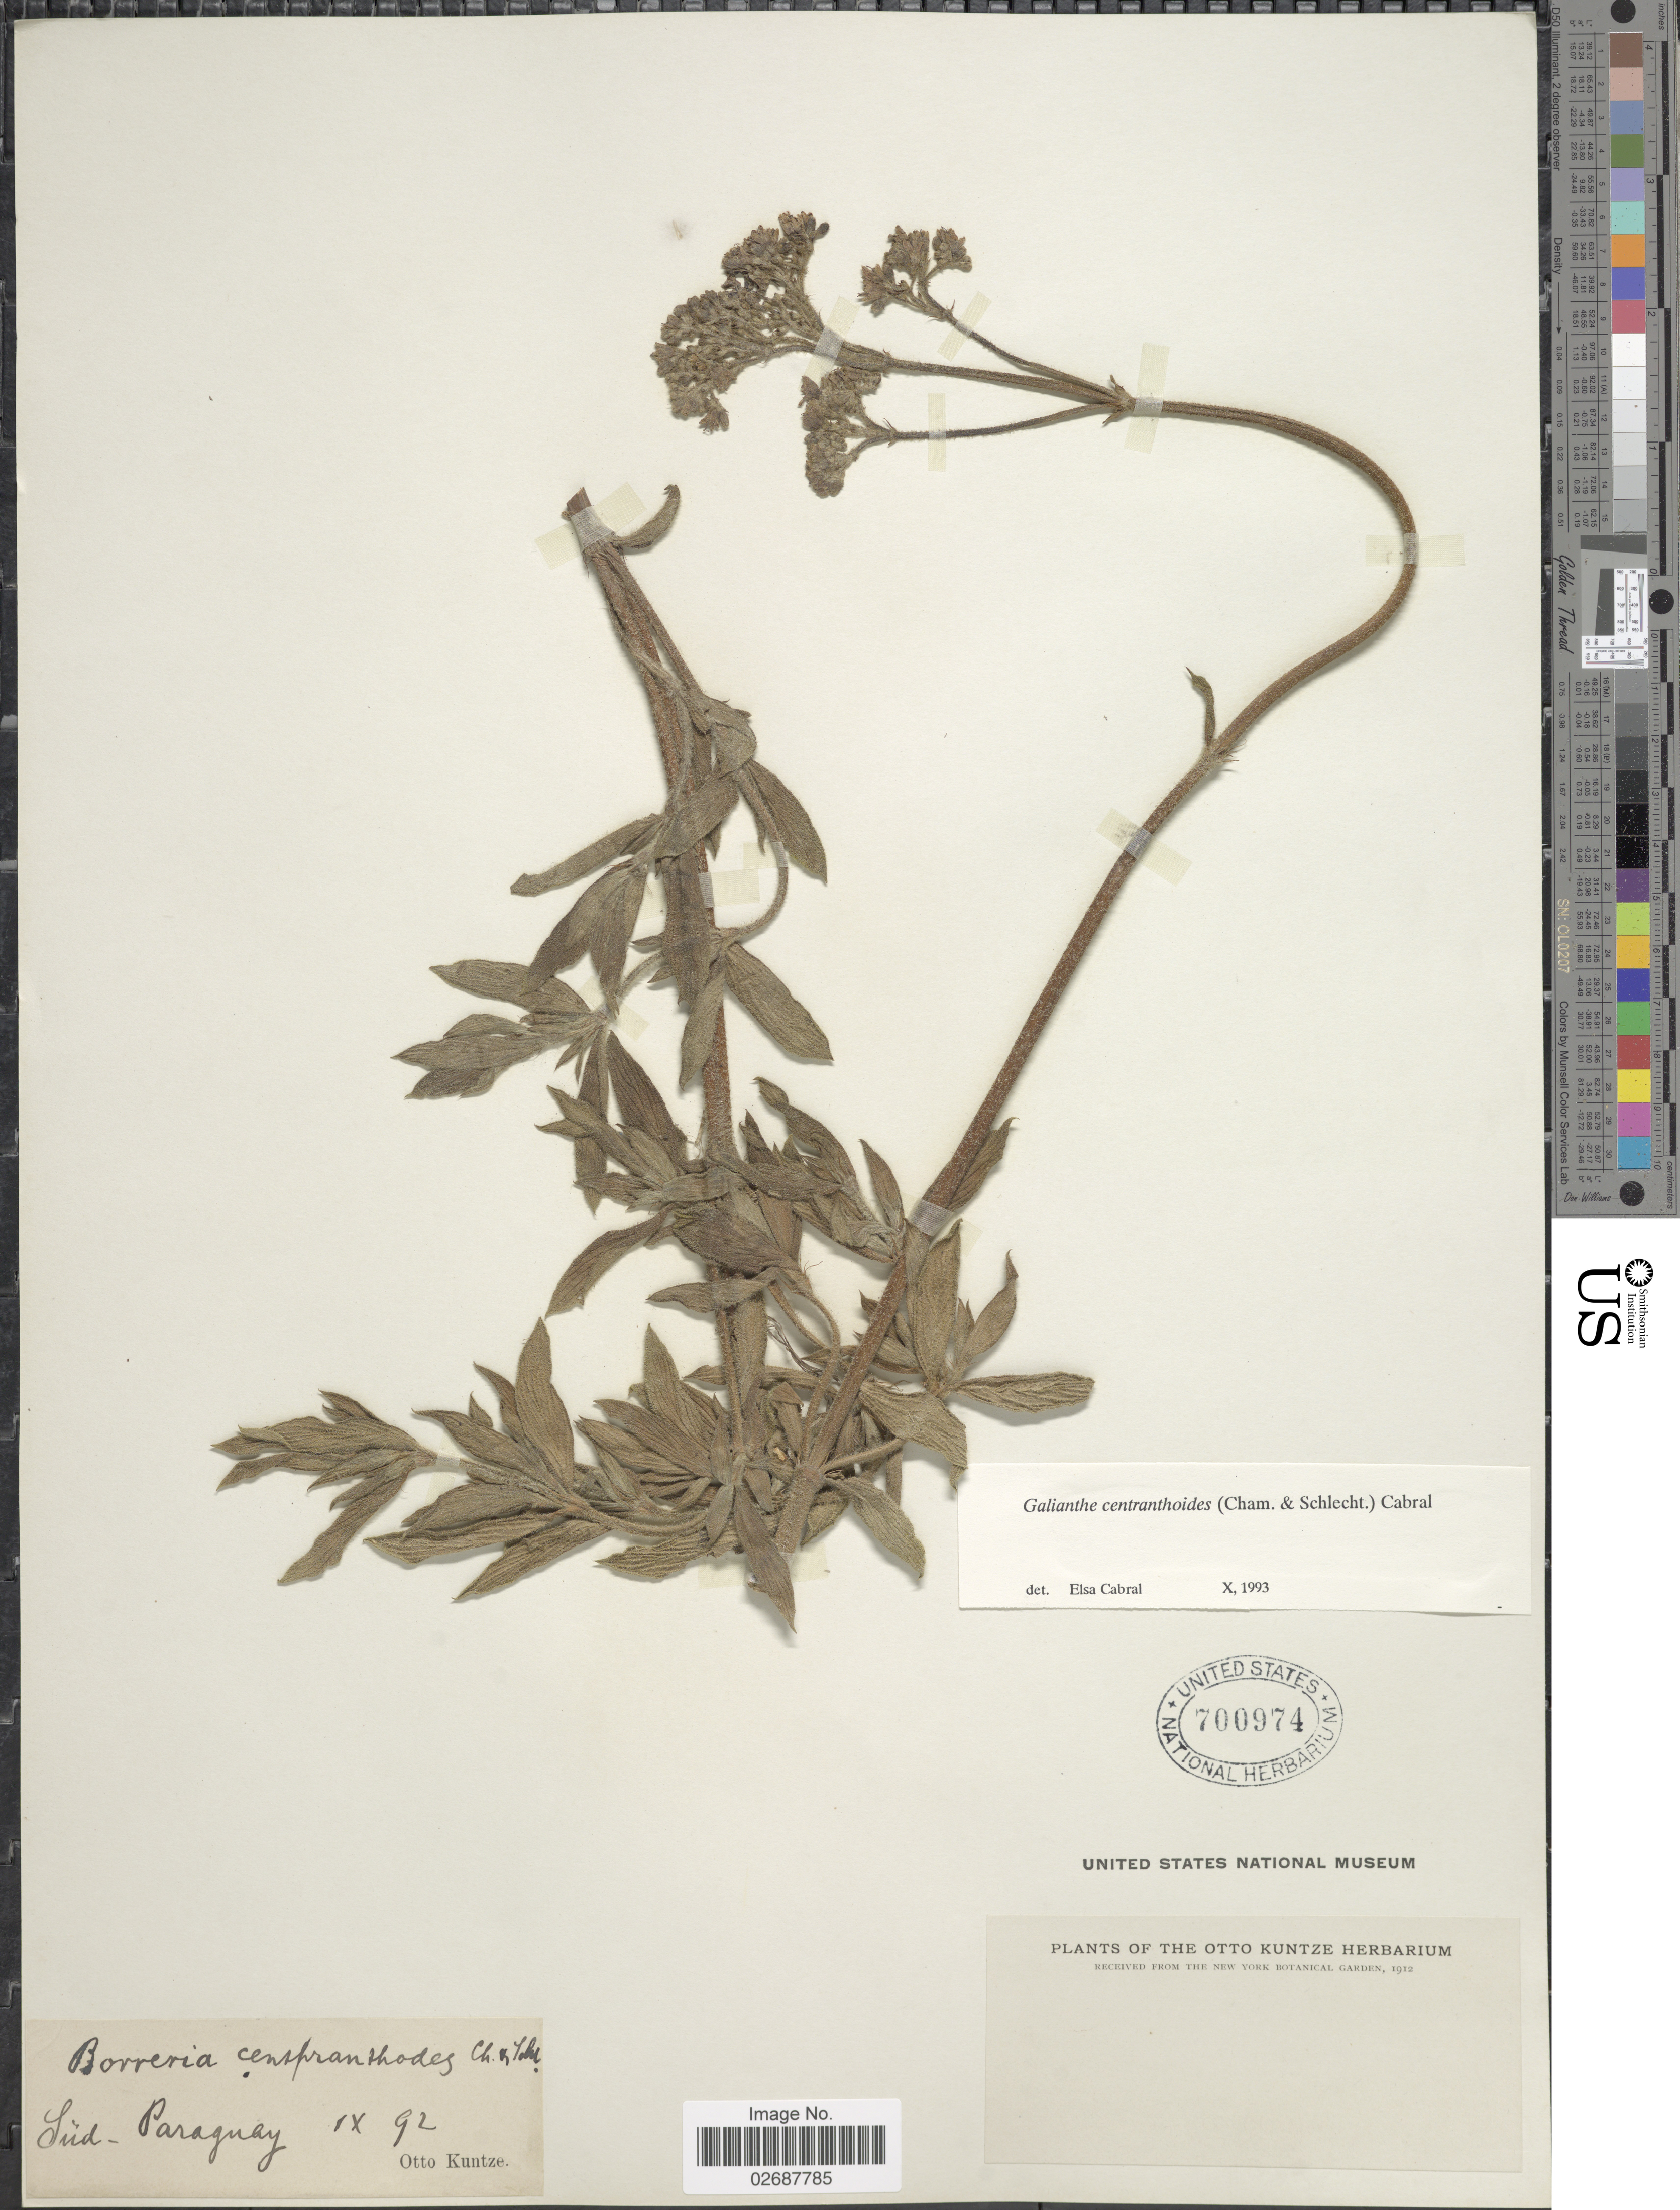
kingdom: Plantae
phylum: Tracheophyta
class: Magnoliopsida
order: Gentianales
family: Rubiaceae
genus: Galianthe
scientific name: Galianthe centranthoides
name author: (Cham. & Schltdl.) E.L. Cabral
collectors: C.E.O. Kuntze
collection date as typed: Transcribed d/m/y: /9/92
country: Paraguay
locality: Sud-Paraguay.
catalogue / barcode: US 700974